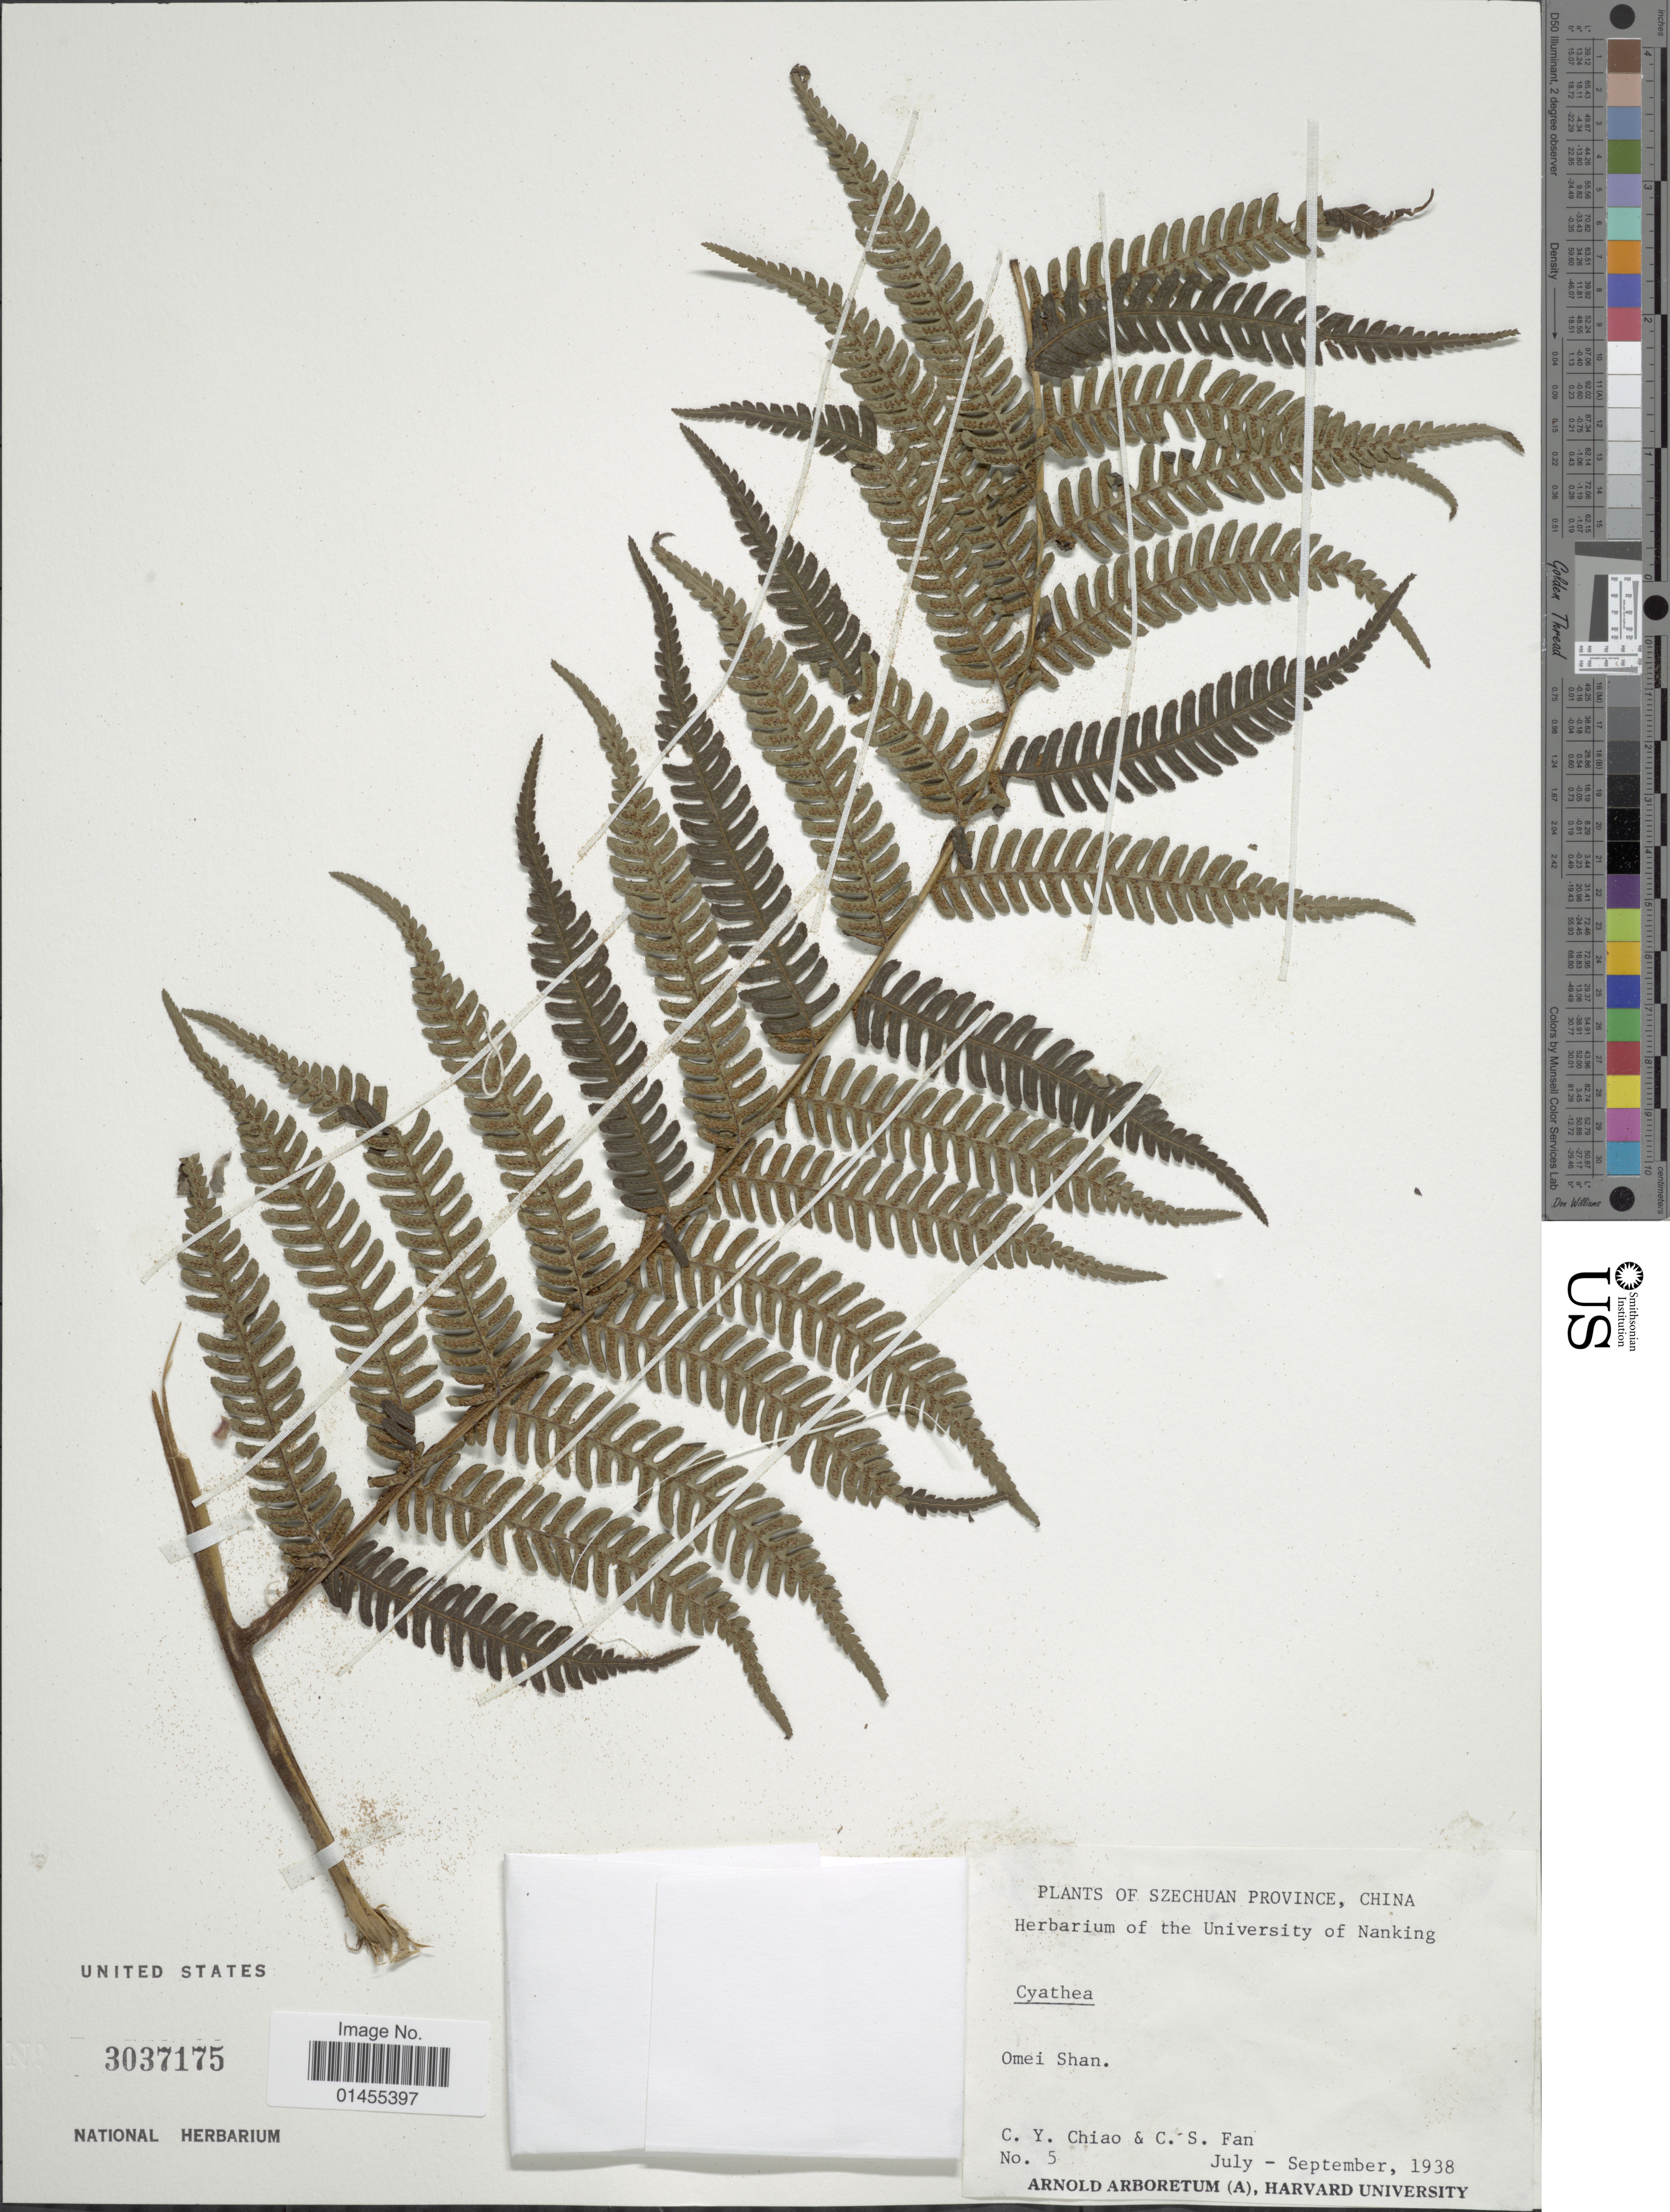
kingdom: Plantae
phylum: Tracheophyta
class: Polypodiopsida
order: Cyatheales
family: Cyatheaceae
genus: Alsophila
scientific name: Alsophila sp.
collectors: C. Y. Chiao & C. S. Fan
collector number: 5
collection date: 1938-07/1938-09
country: China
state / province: Sichuan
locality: Szechuan Province, Omei Shan.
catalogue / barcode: US 3037175